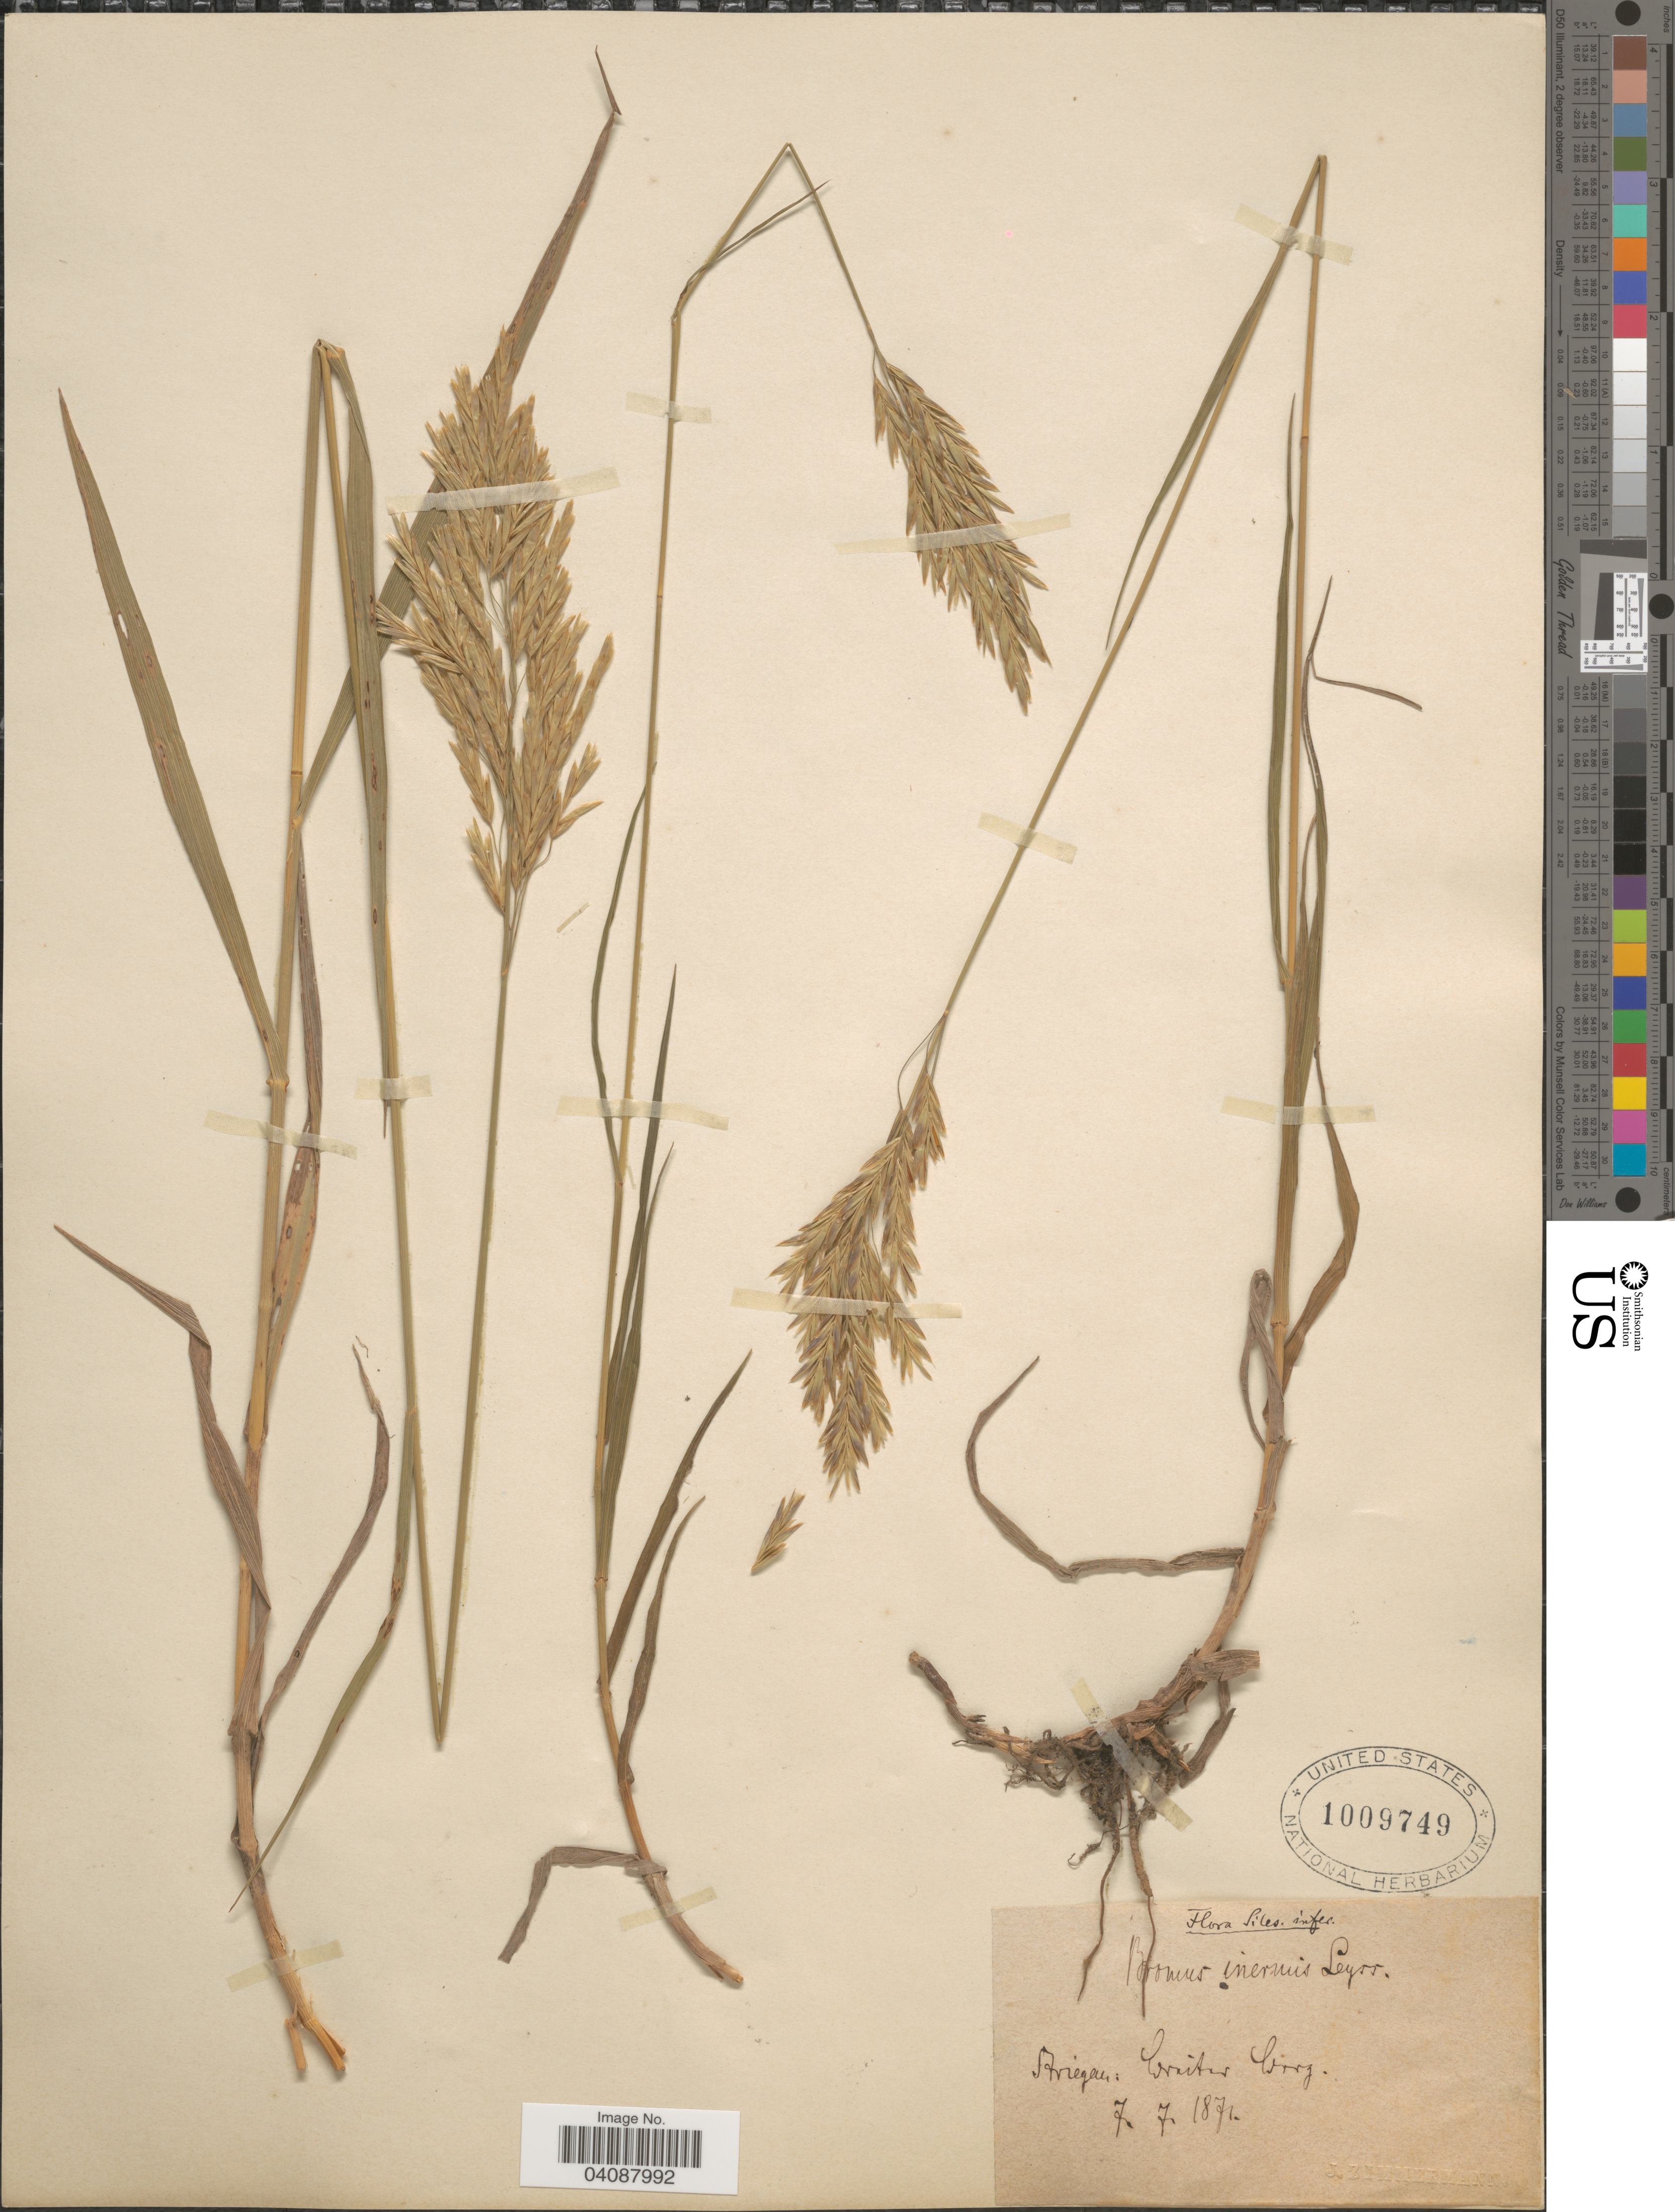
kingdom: Plantae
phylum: Tracheophyta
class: Liliopsida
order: Poales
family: Poaceae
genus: Bromus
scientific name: Bromus inermis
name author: Leyss.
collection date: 1871-07-07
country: Czechia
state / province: Moravian-Silesian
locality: Siles. infer. Aviegau: Britus burg.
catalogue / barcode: US 1009749